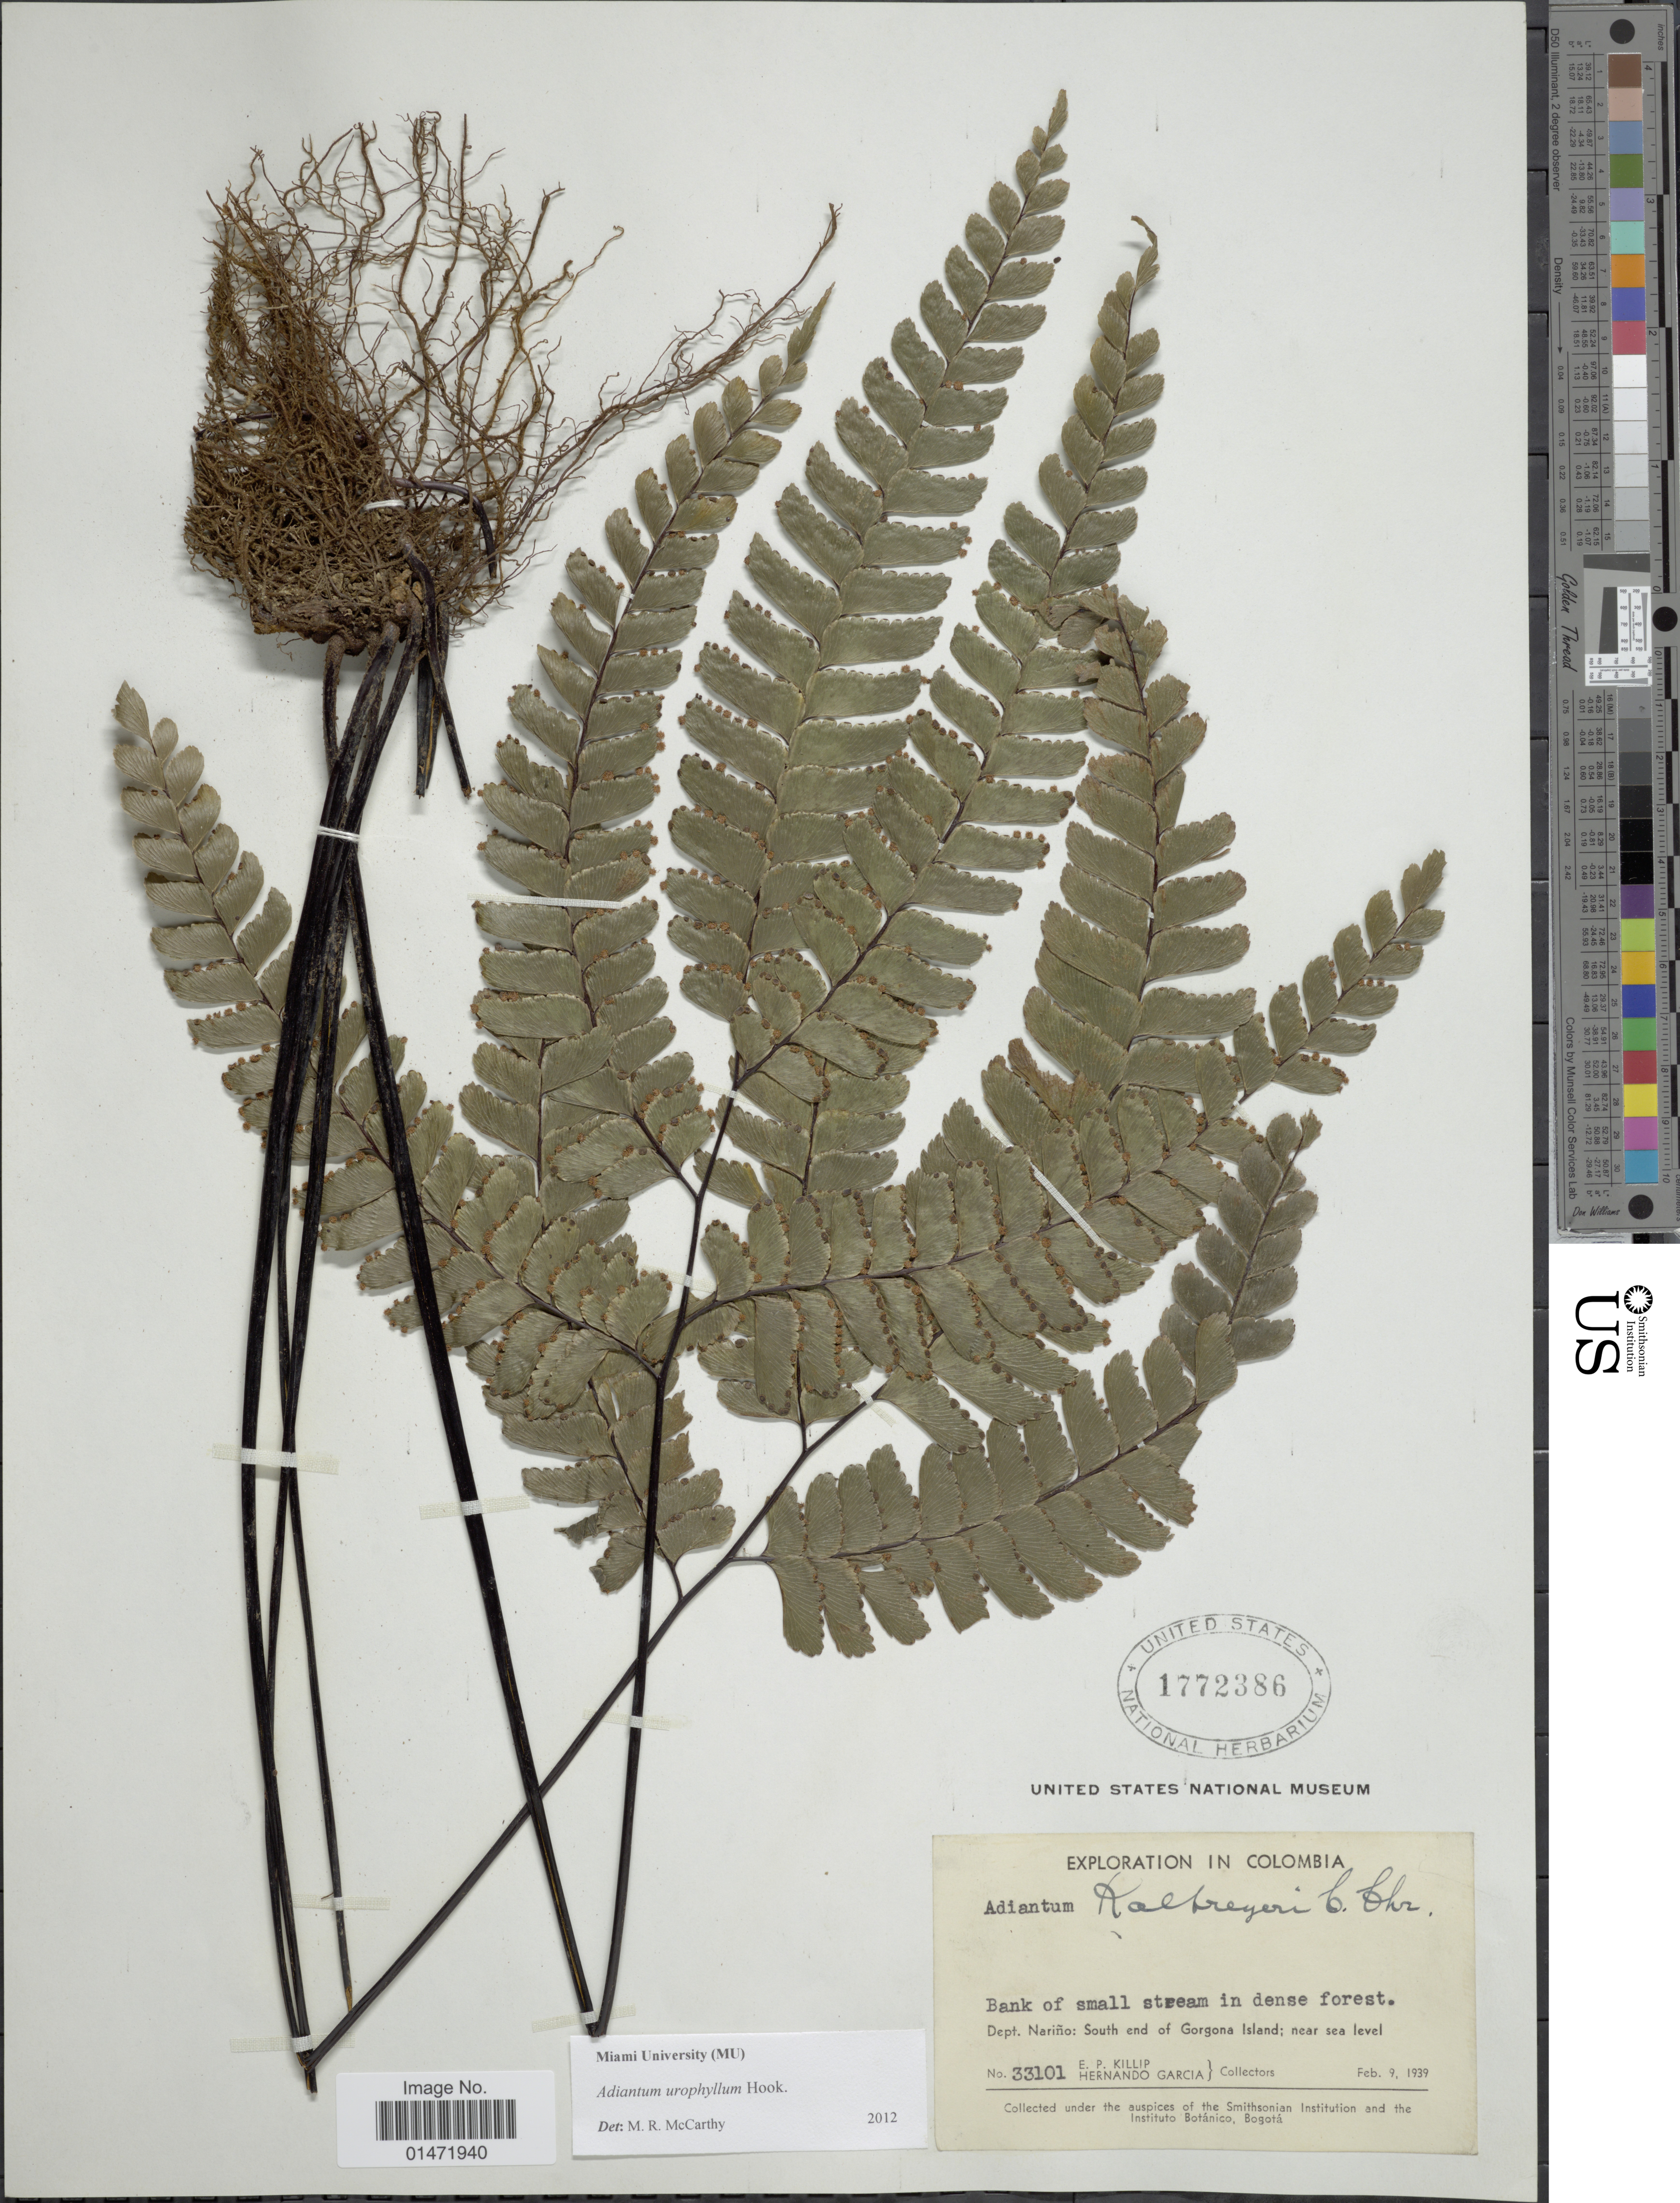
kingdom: Plantae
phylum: Tracheophyta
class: Polypodiopsida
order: Polypodiales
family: Pteridaceae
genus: Adiantum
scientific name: Adiantum urophyllum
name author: Hook.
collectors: E. P. Killip & H. Garcia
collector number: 33101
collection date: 1939-02-09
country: Colombia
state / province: Nariño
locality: South end of Gorgona Island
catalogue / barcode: US 1772386